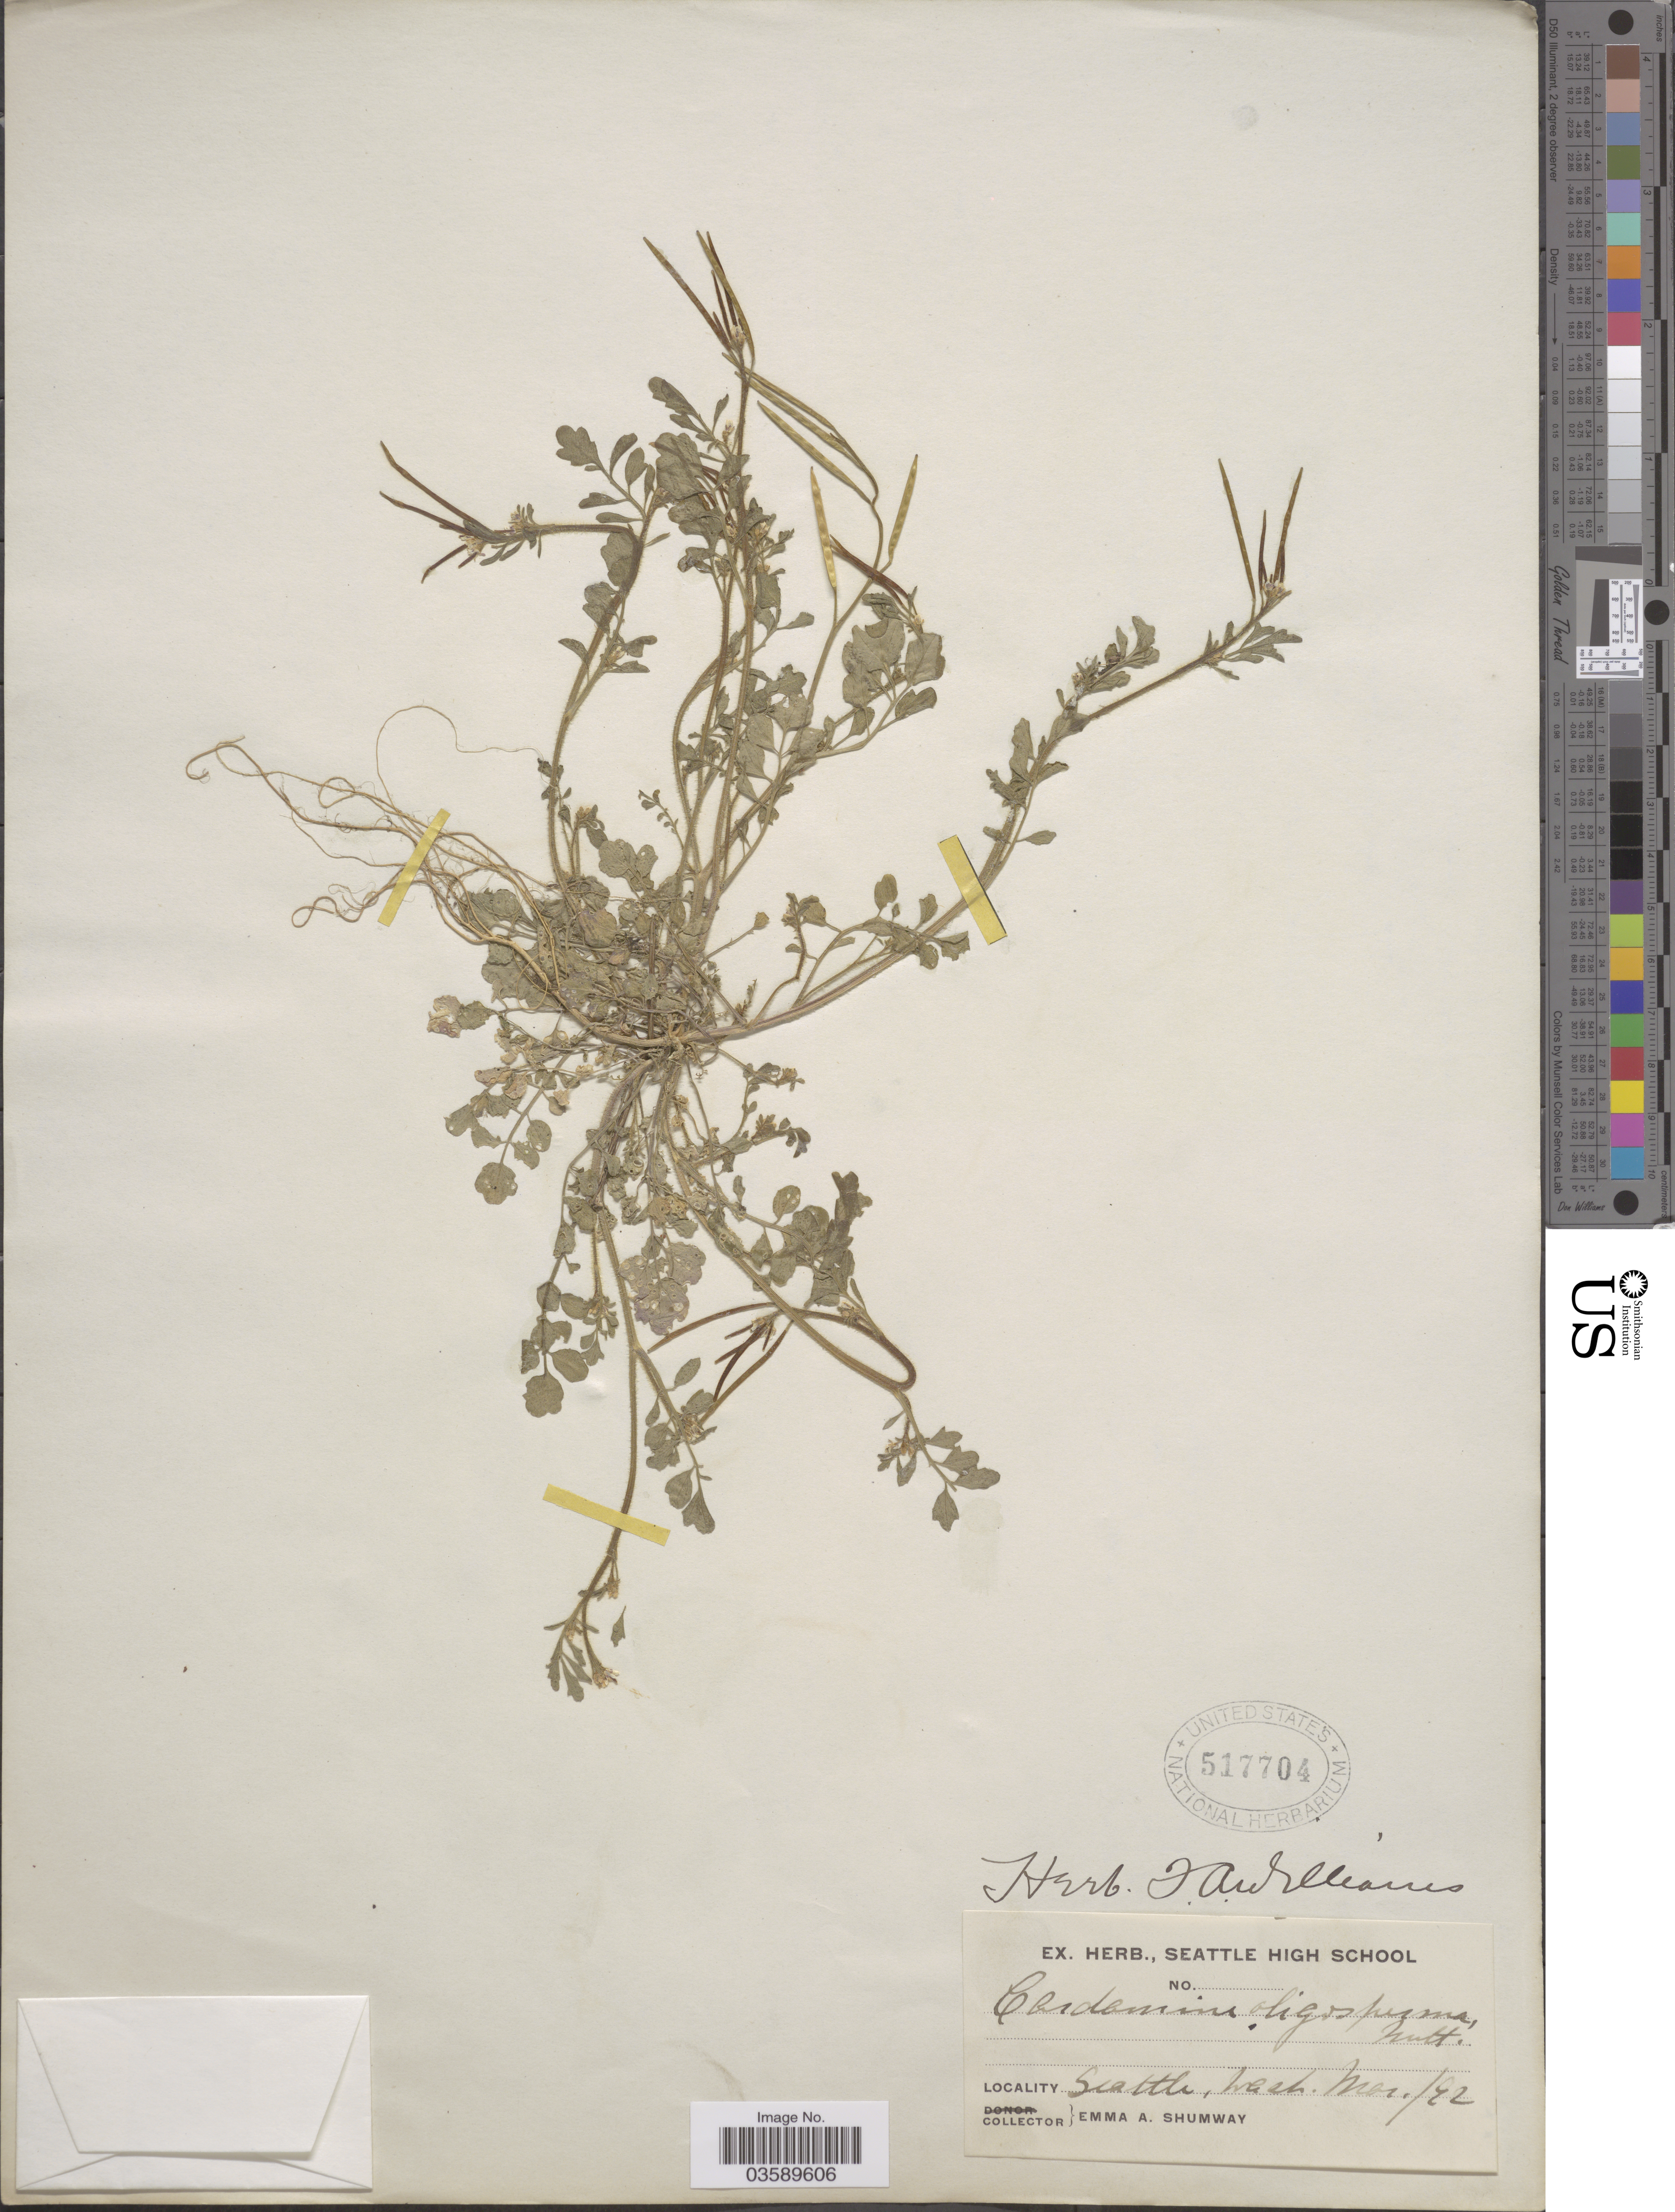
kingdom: Plantae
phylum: Tracheophyta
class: Magnoliopsida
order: Brassicales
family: Brassicaceae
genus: Cardamine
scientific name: Cardamine oligosperma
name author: Nutt.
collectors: E. Shumway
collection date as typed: Transcribed d/m/y: /3/92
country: United States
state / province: Washington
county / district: King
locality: Seattle.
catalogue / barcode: US 517704